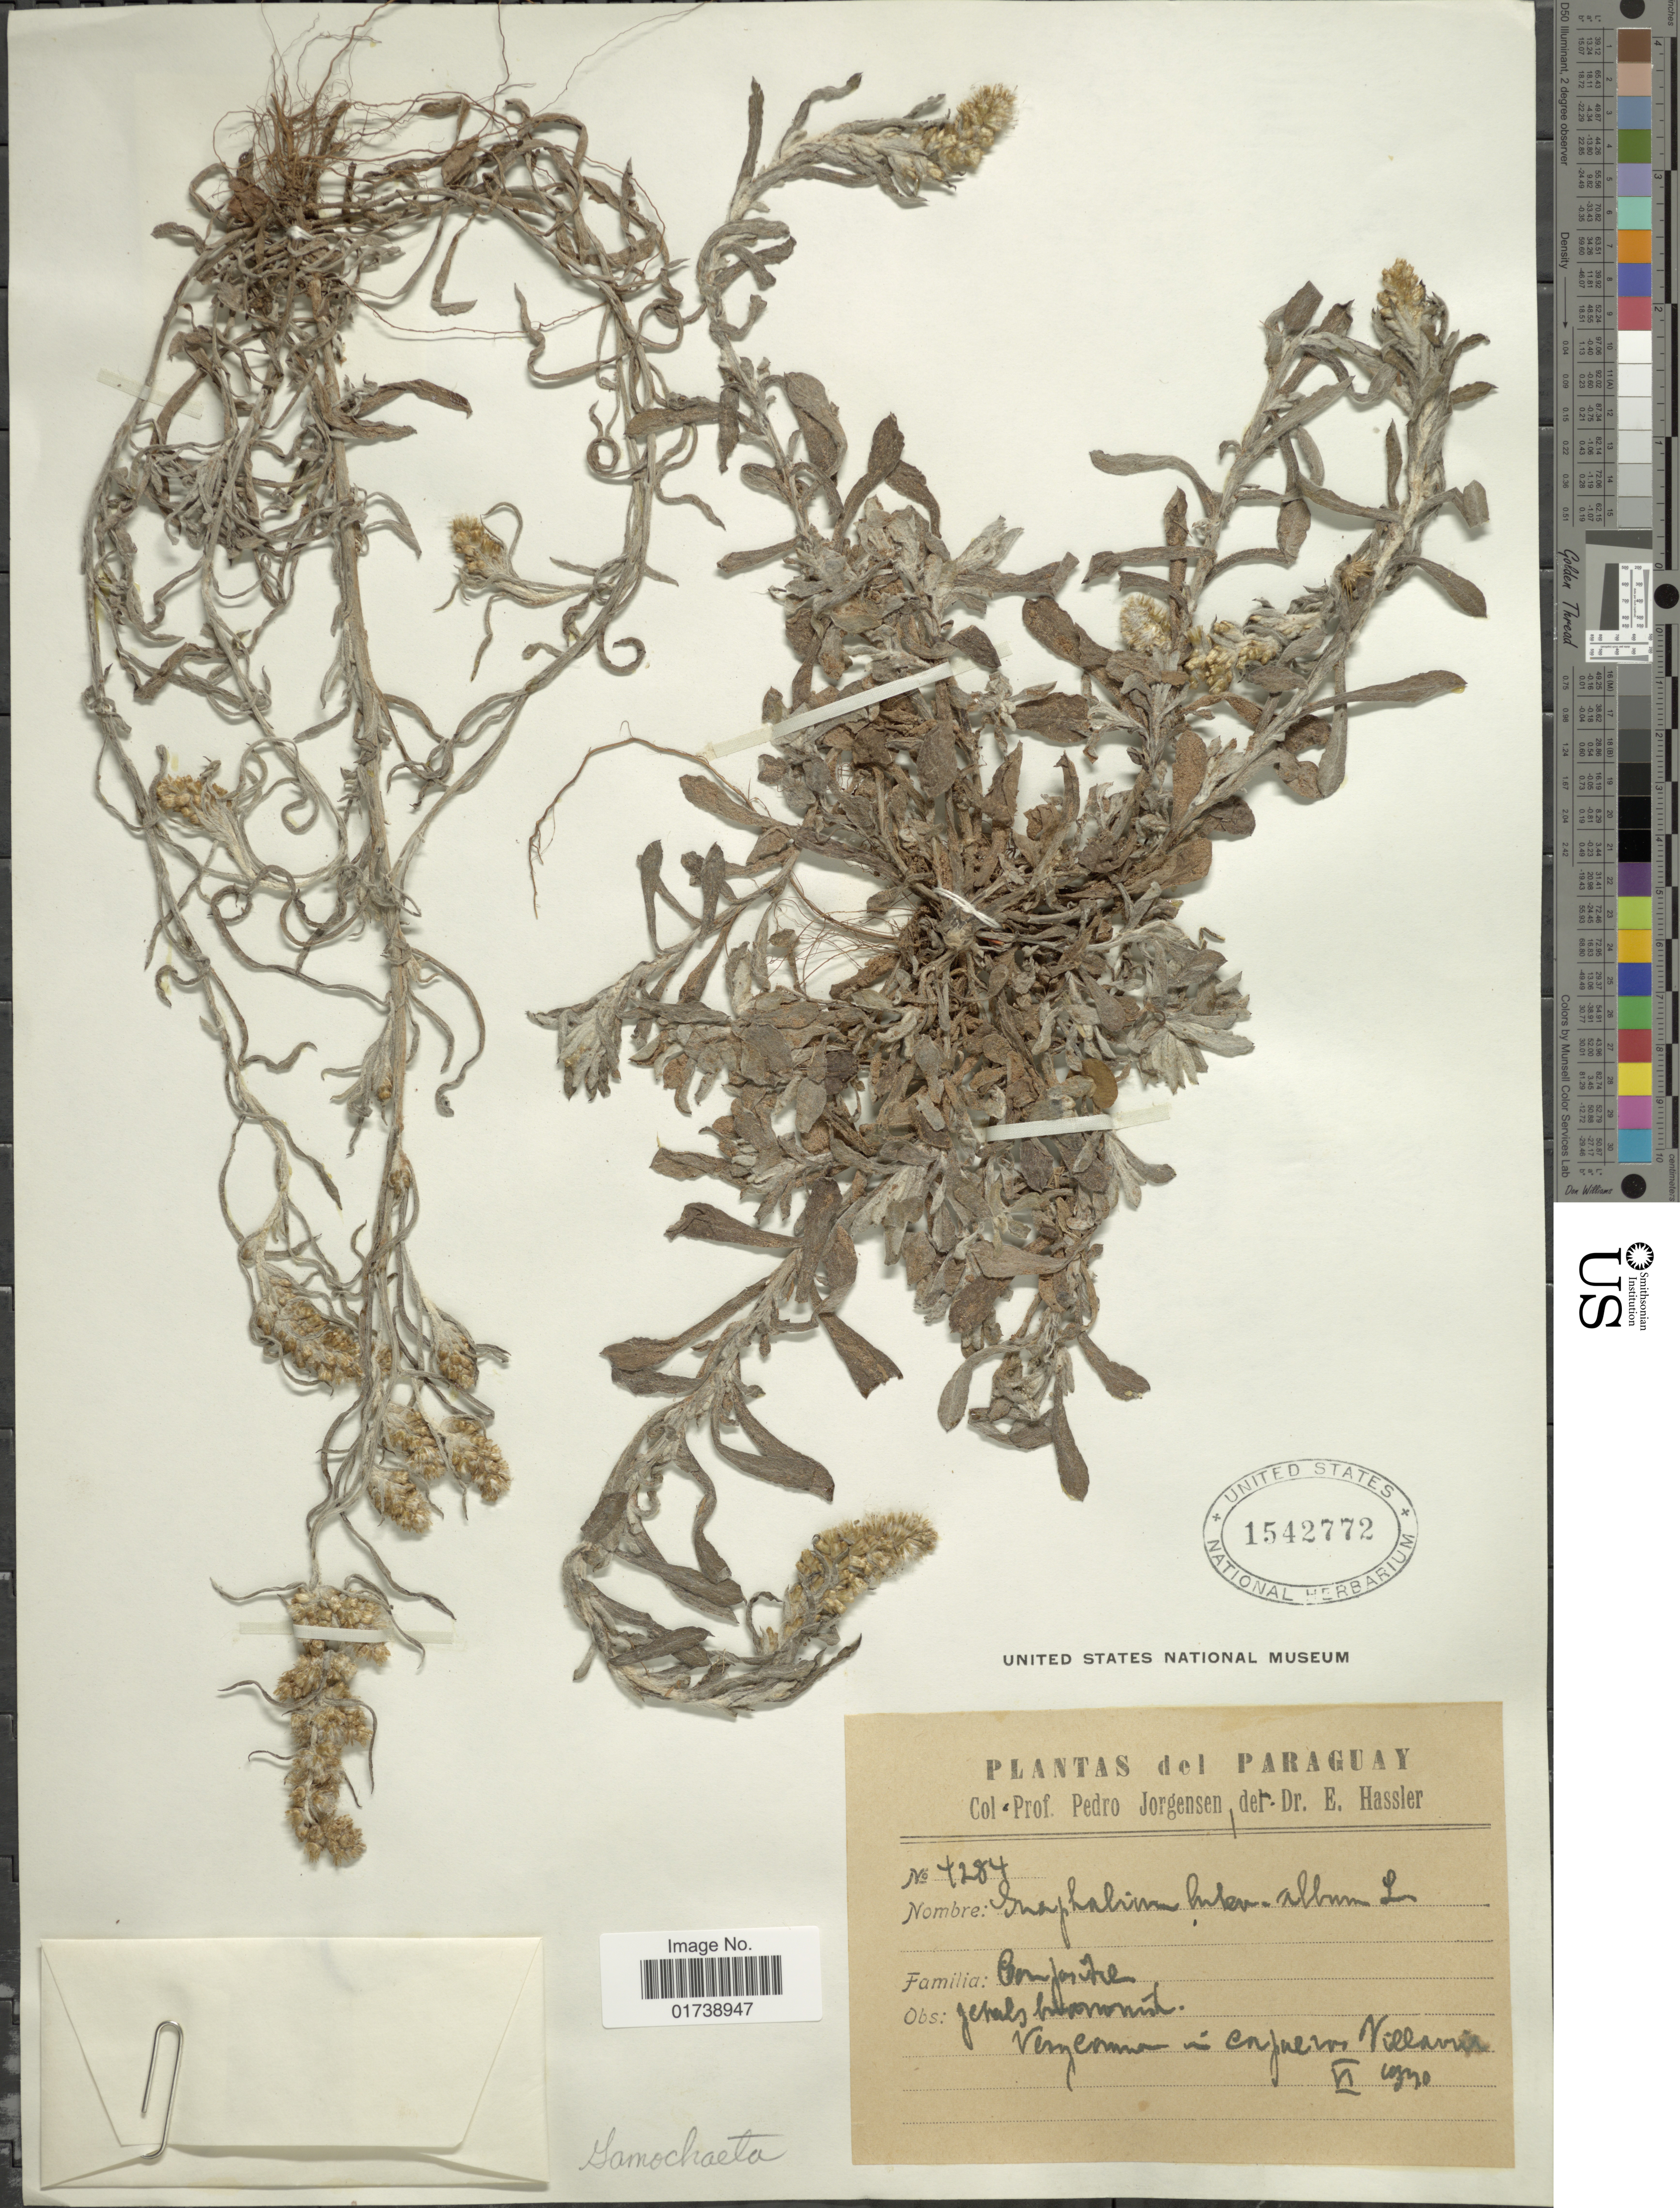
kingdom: Plantae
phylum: Tracheophyta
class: Magnoliopsida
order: Asterales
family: Asteraceae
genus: Gamochaeta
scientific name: Gamochaeta sp.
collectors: P. Jörgensen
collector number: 7284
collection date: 1940-06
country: Paraguay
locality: Vergerma in enjuerro Villarrica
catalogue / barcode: US 1542772